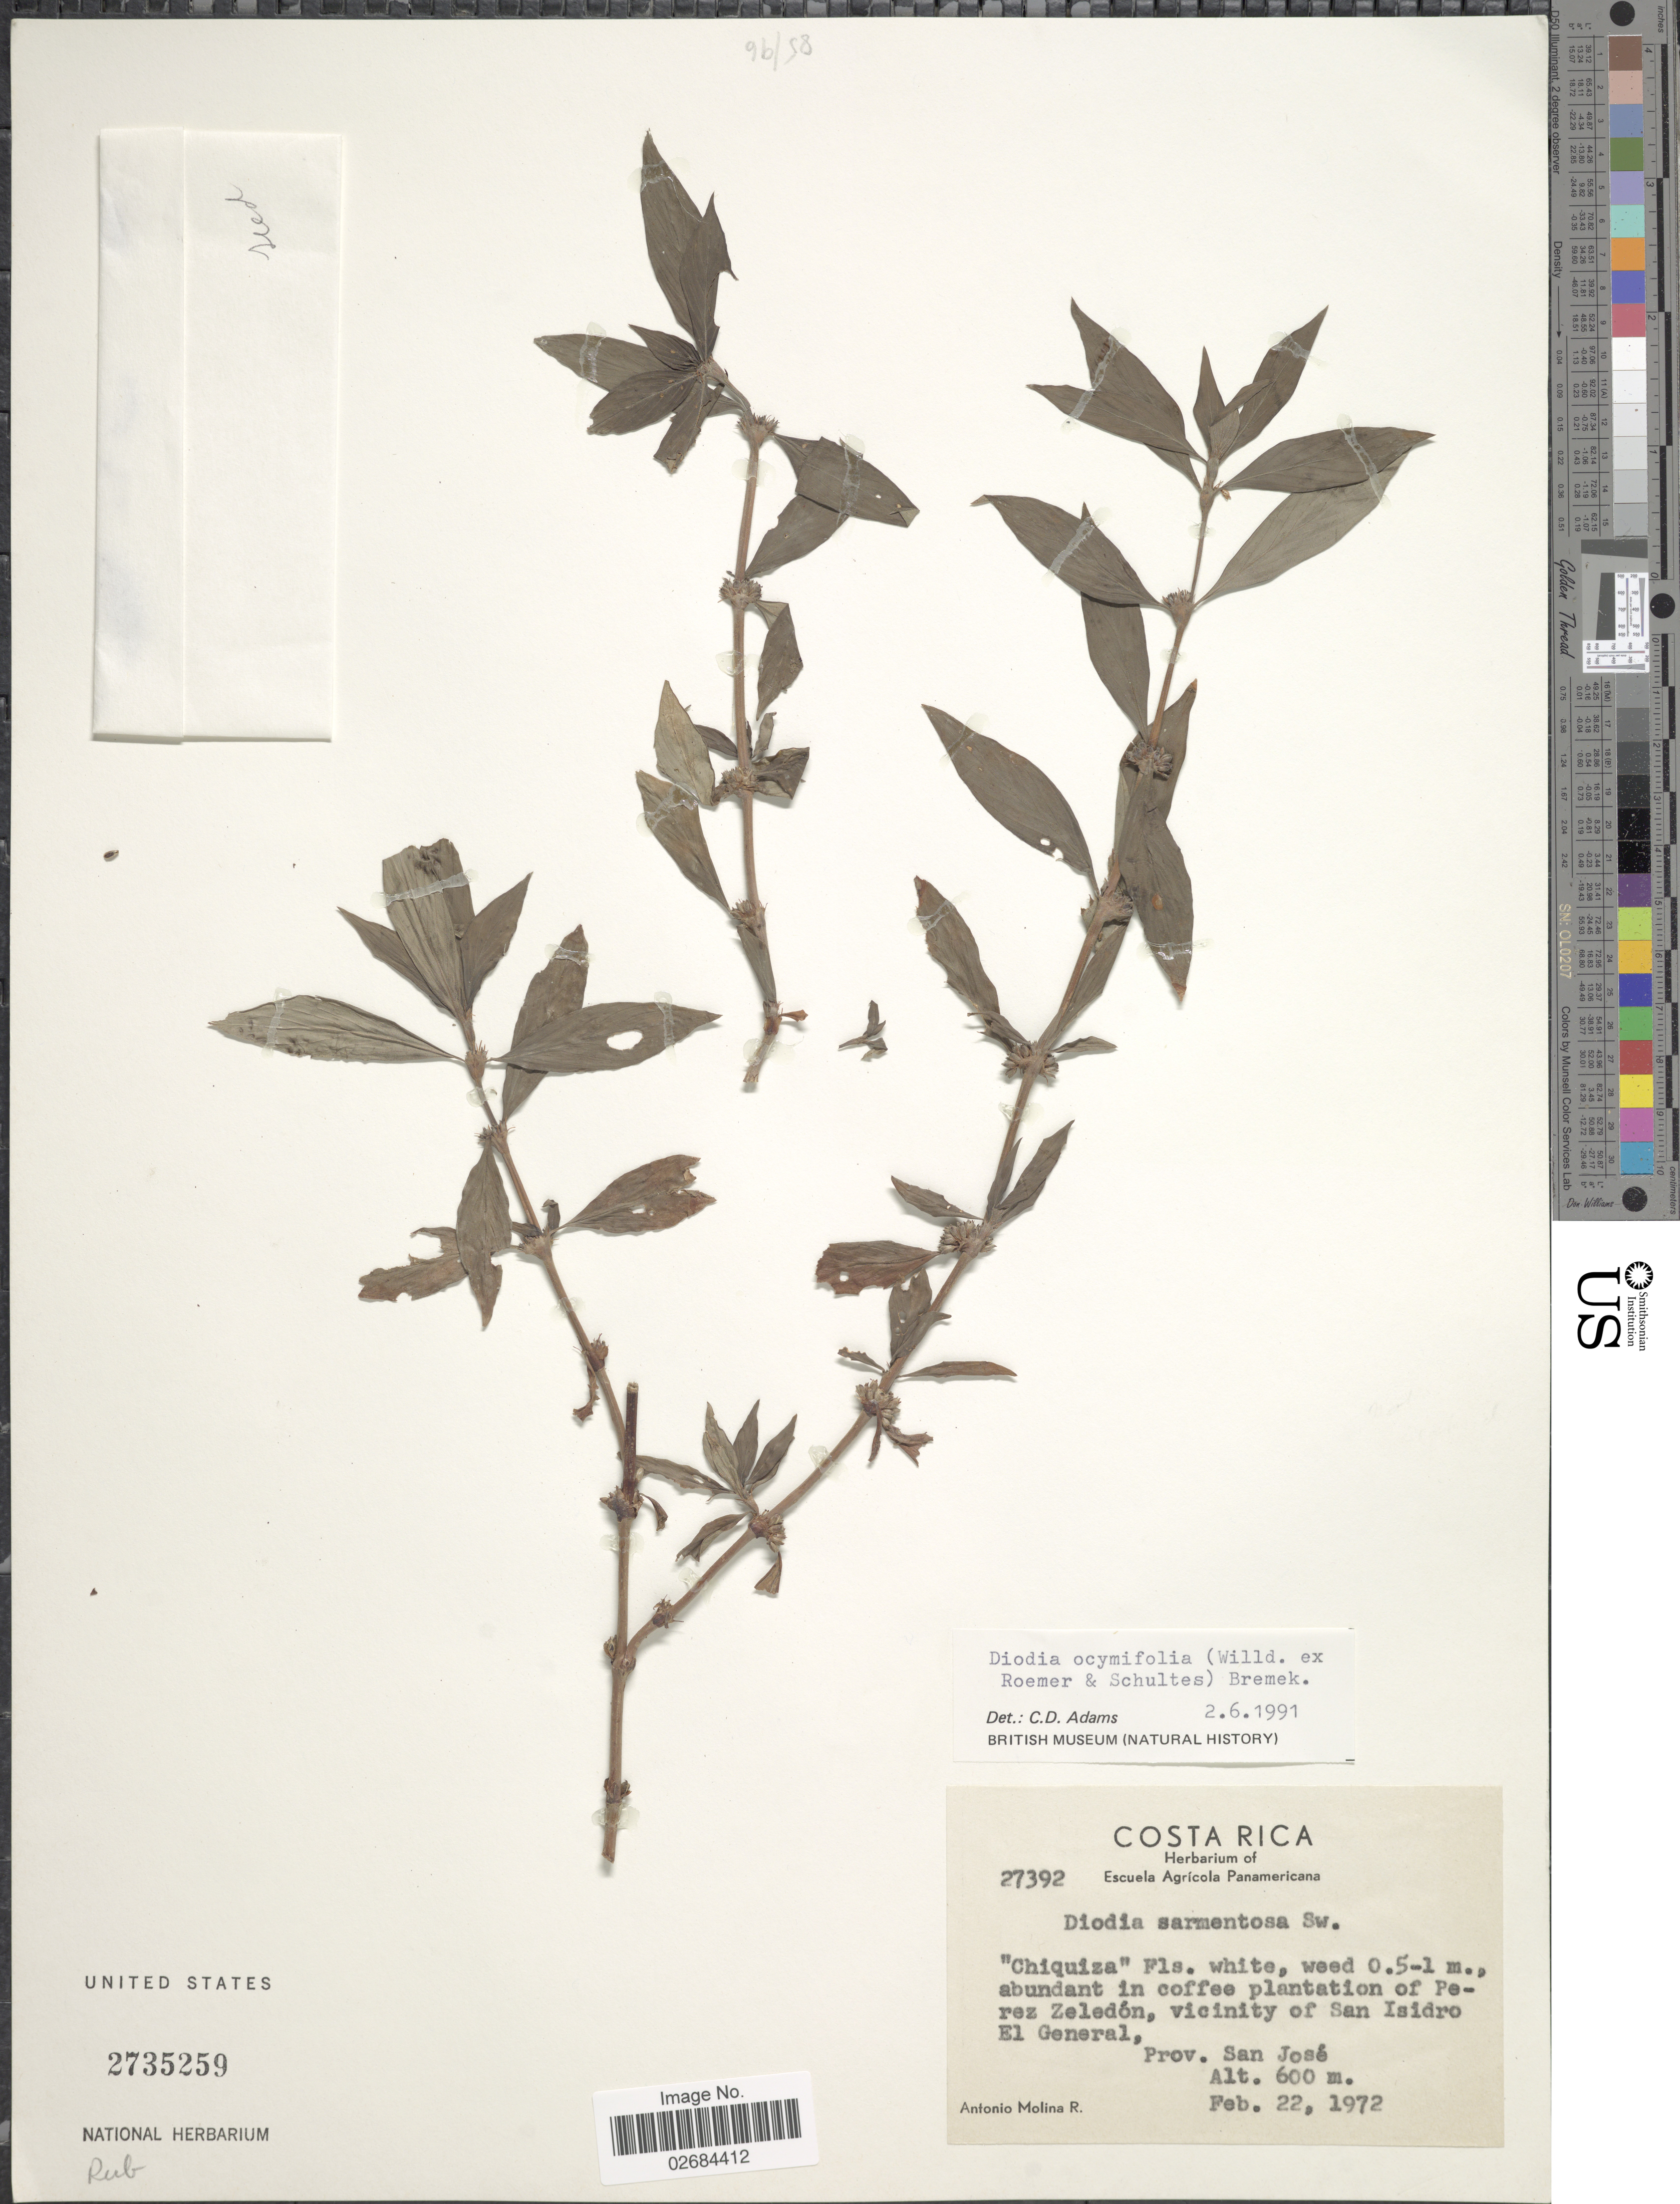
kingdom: Plantae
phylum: Tracheophyta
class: Magnoliopsida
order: Gentianales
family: Rubiaceae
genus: Diodia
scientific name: Diodia ocymifolia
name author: (Willd. ex Roem. & Schult.) Bremek.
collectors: A. Molina R.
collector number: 27392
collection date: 1972-02-22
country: Costa Rica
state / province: San José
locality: Coffee plantation of Perez Zeledón, vicinity of San Isidro El General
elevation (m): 600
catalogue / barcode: US 2735259